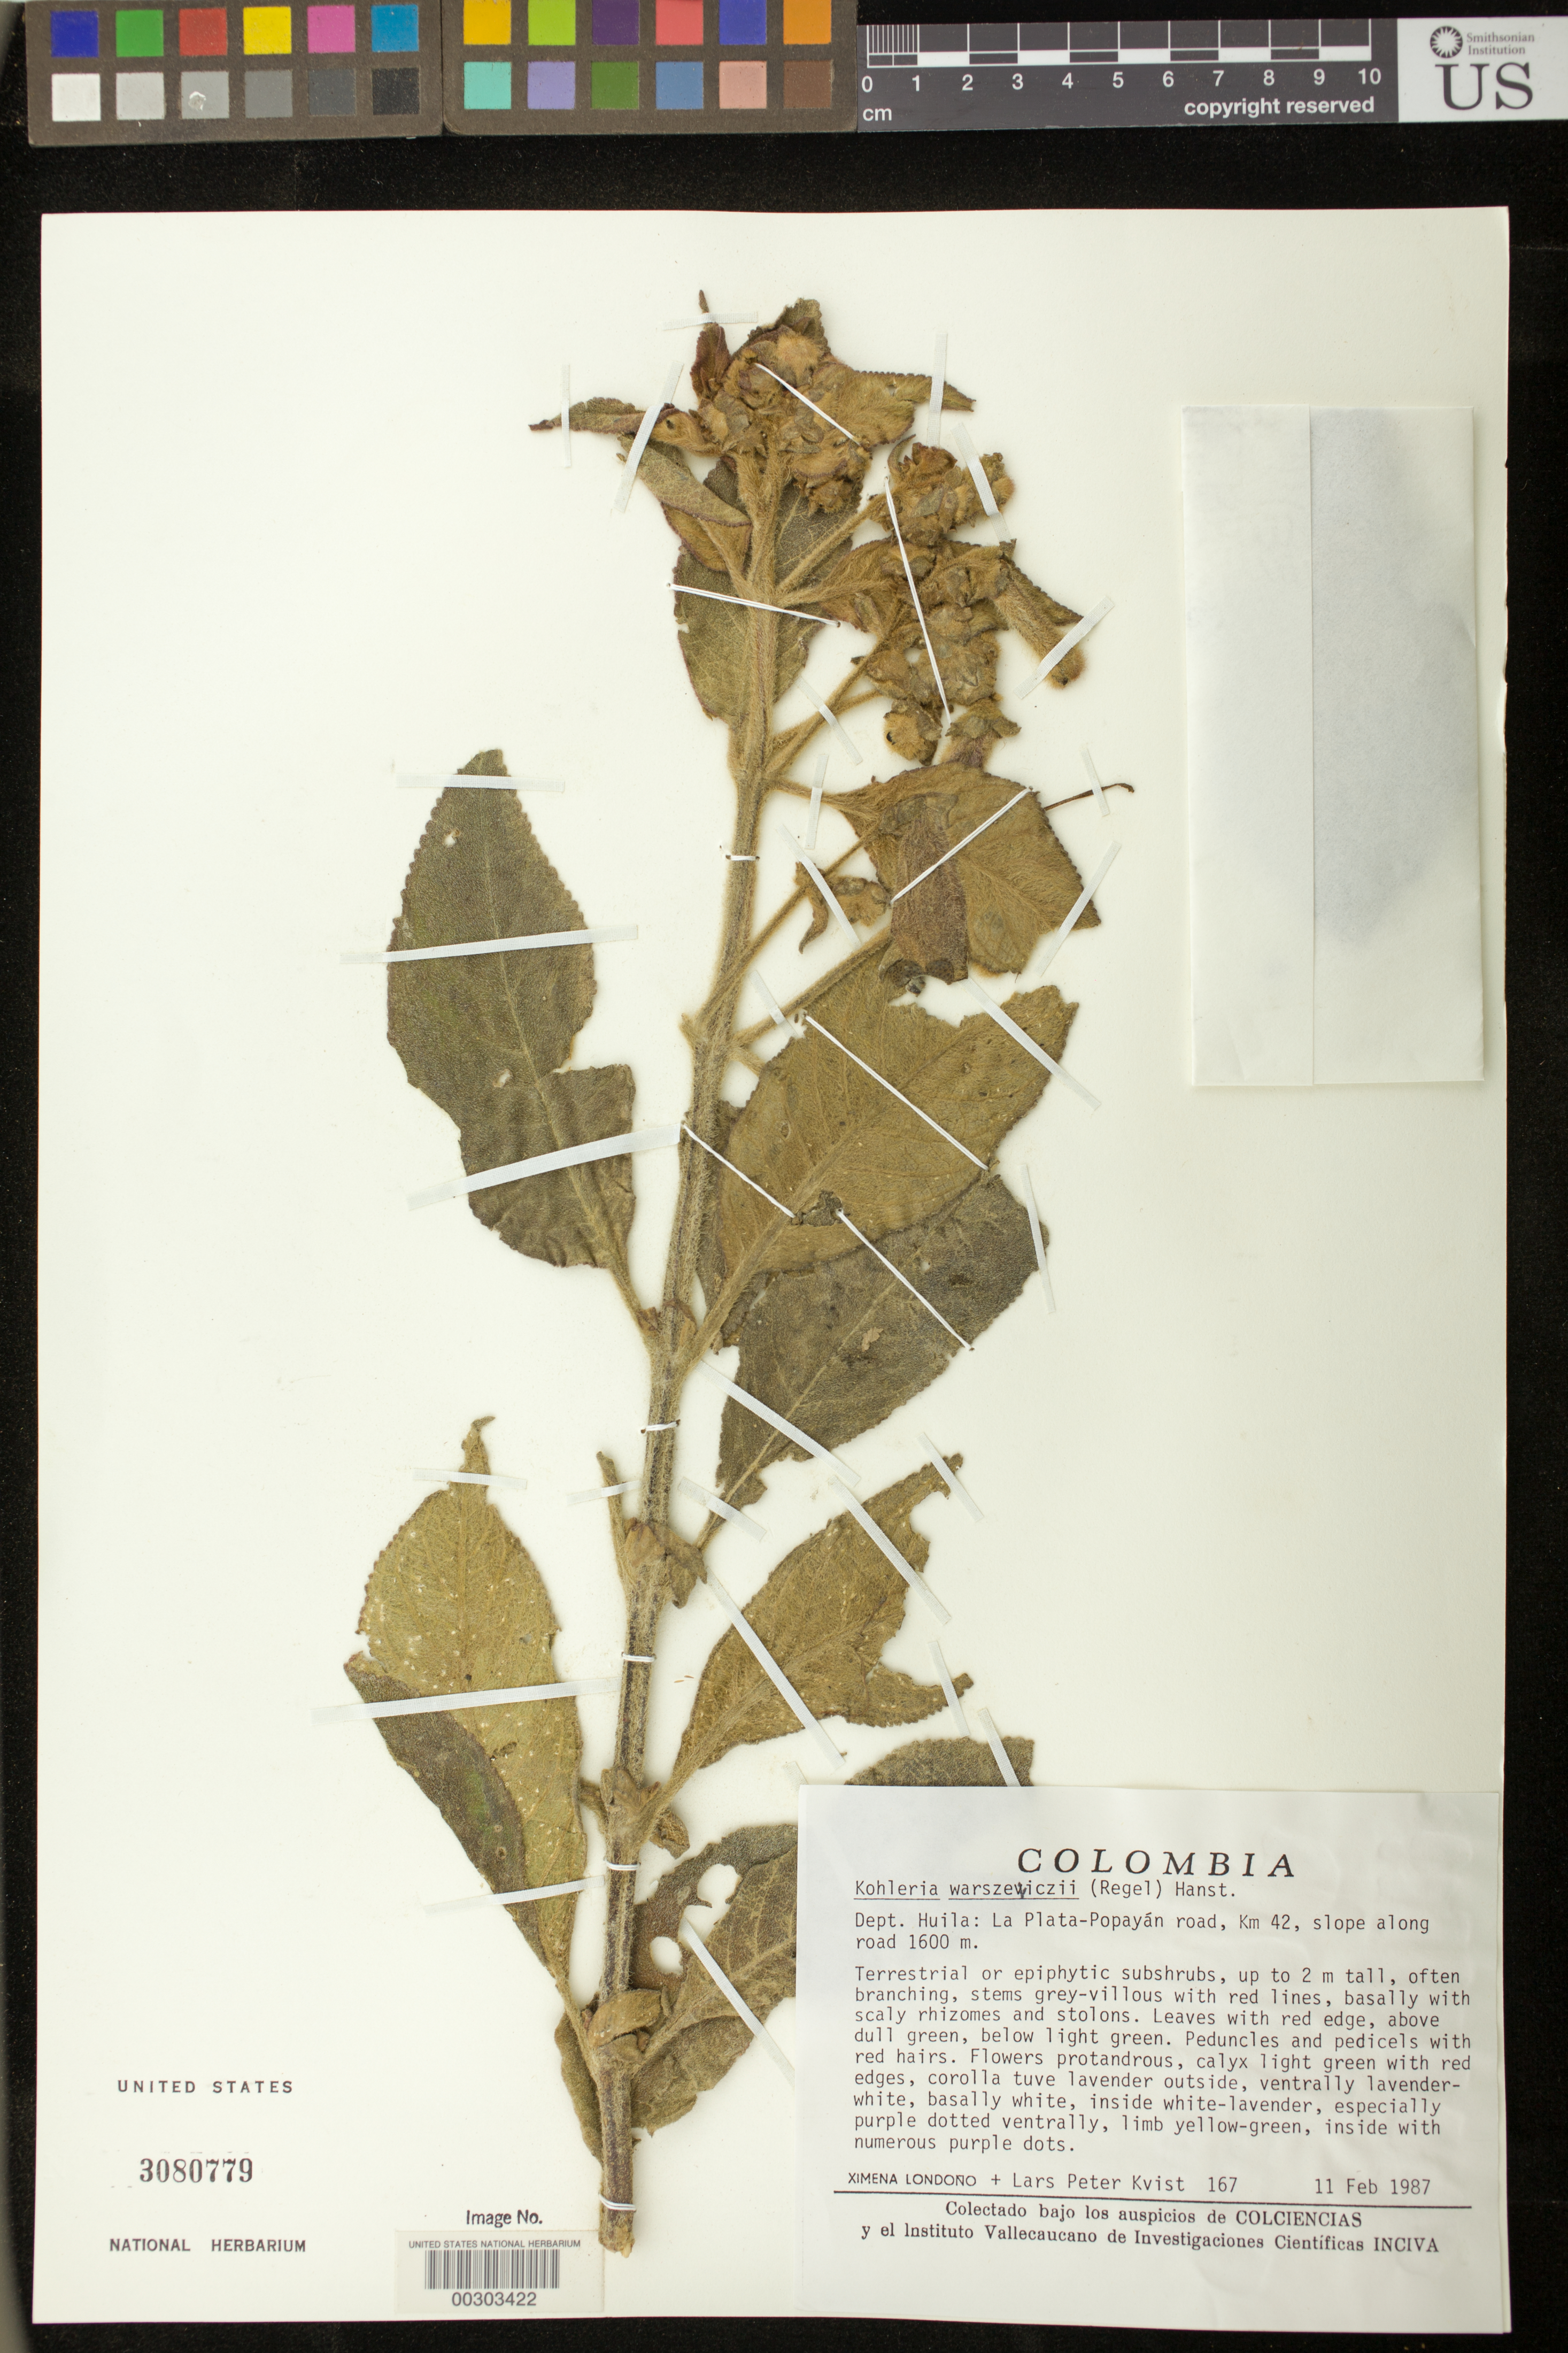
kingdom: Plantae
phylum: Tracheophyta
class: Magnoliopsida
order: Lamiales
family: Gesneriaceae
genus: Kohleria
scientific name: Kohleria warszewiczii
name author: (Regel) Hanst.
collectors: X. Londoño & L. P. Kvist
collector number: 167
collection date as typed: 11 Feb 1987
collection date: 1987-02-11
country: Colombia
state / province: Huila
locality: La Plata-Popayan road, km 42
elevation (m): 1600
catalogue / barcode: US 3080779